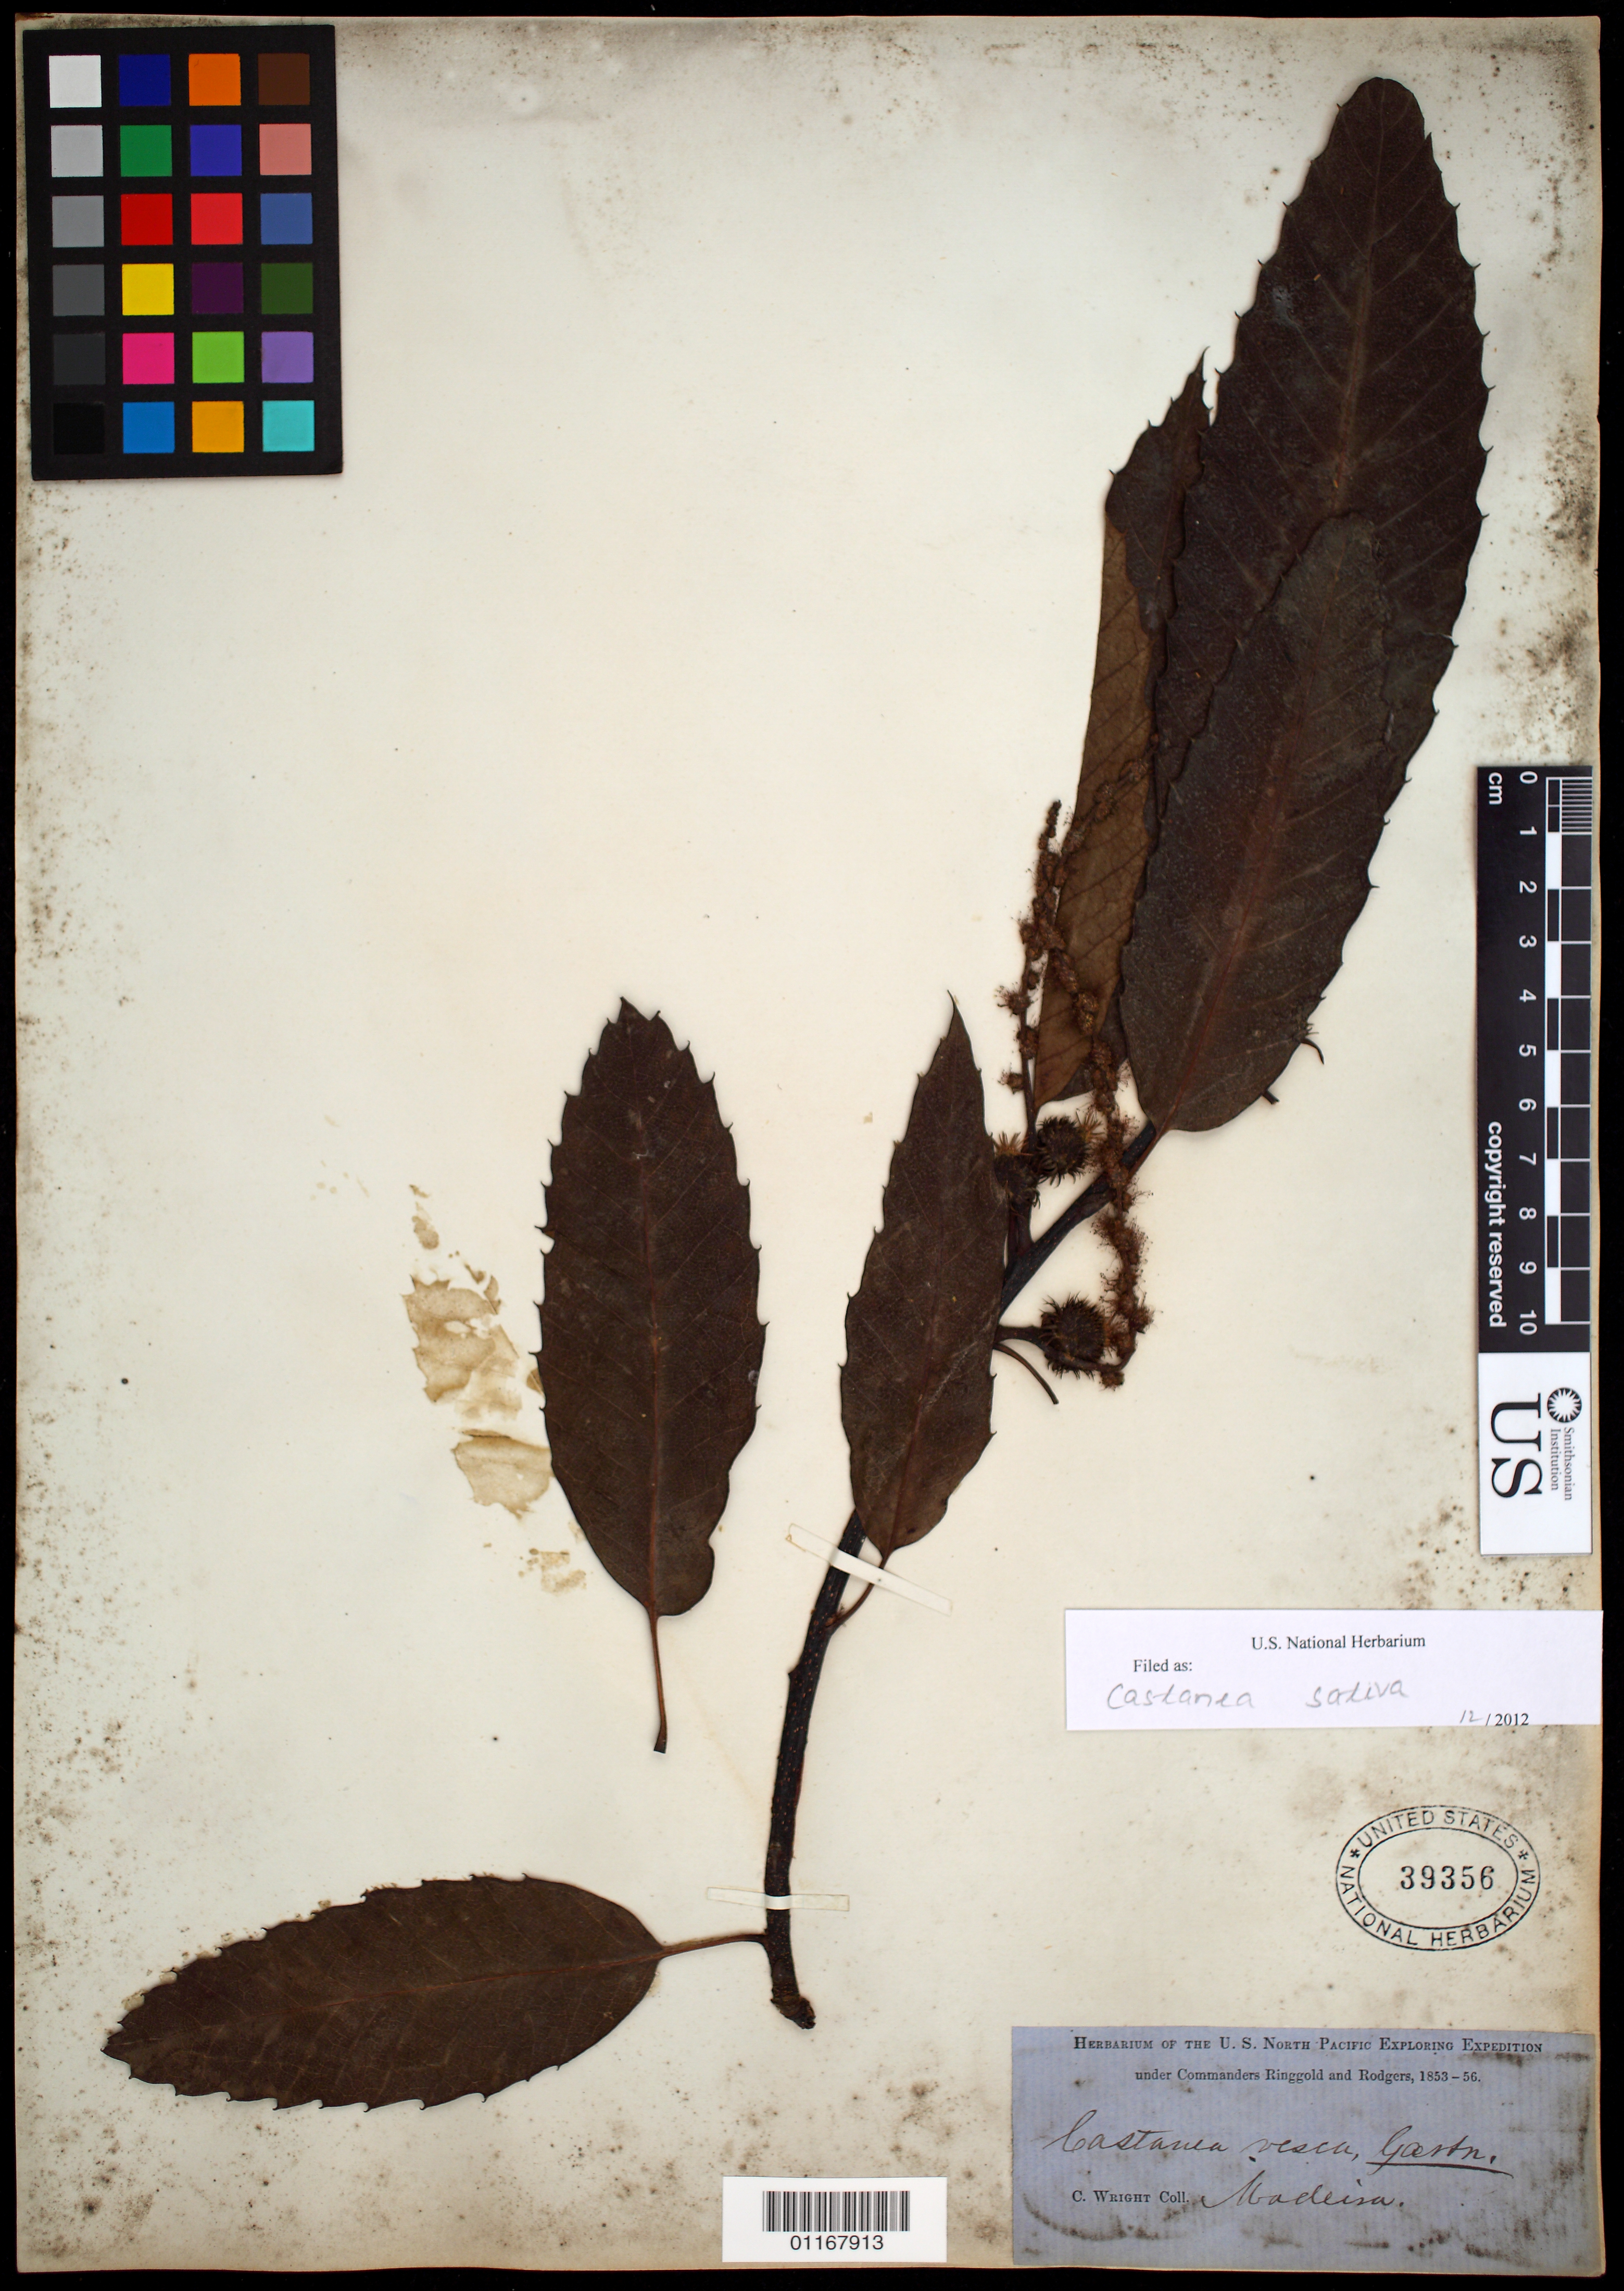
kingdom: Plantae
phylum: Tracheophyta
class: Magnoliopsida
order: Fagales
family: Fagaceae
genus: Castanea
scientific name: Castanea sativa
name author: Mill.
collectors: C. Wright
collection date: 1853/1856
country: Portugal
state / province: Madeira (Aut. Reg.)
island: Madeira Is.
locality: Madeira.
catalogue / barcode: US 39356